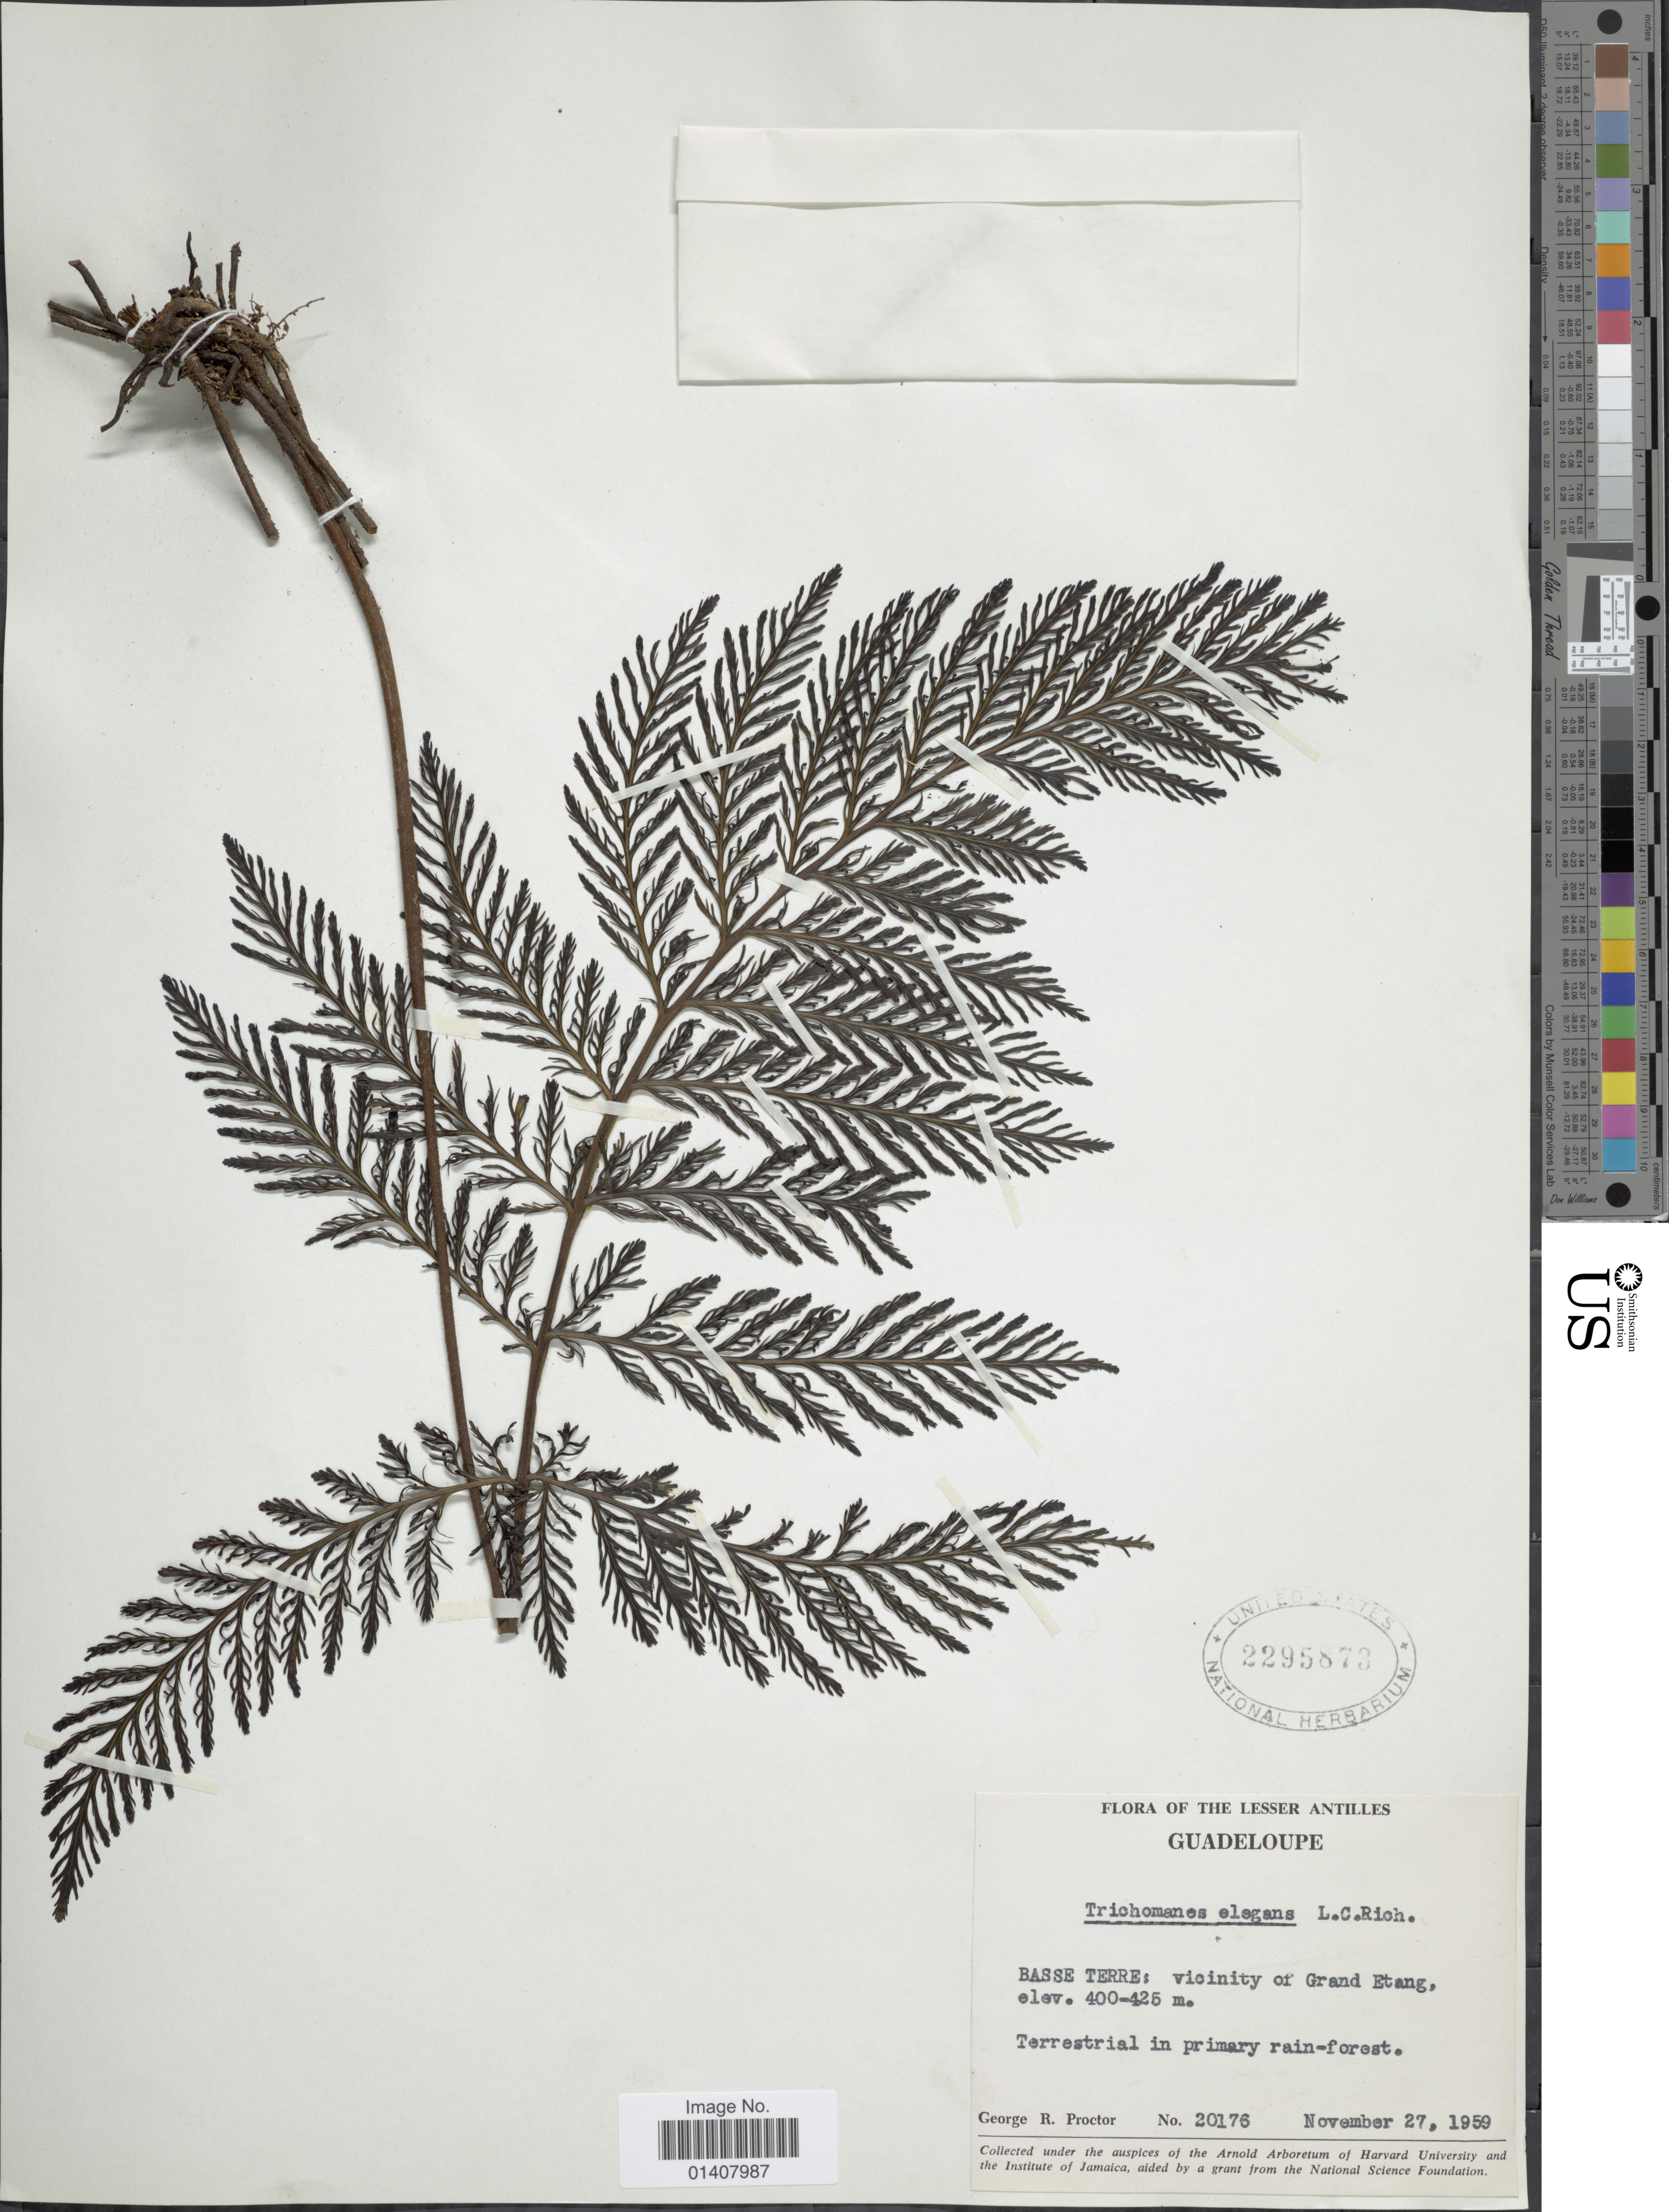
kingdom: Plantae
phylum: Tracheophyta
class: Polypodiopsida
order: Hymenophyllales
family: Hymenophyllaceae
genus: Trichomanes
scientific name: Trichomanes elegans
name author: Rich.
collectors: G. R. Proctor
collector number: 20176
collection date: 1959-11-27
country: Guadeloupe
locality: Lesser Antilles, Guadeloupe, Basse Terre; vicinity of Grand Etang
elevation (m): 400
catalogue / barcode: US 2295873